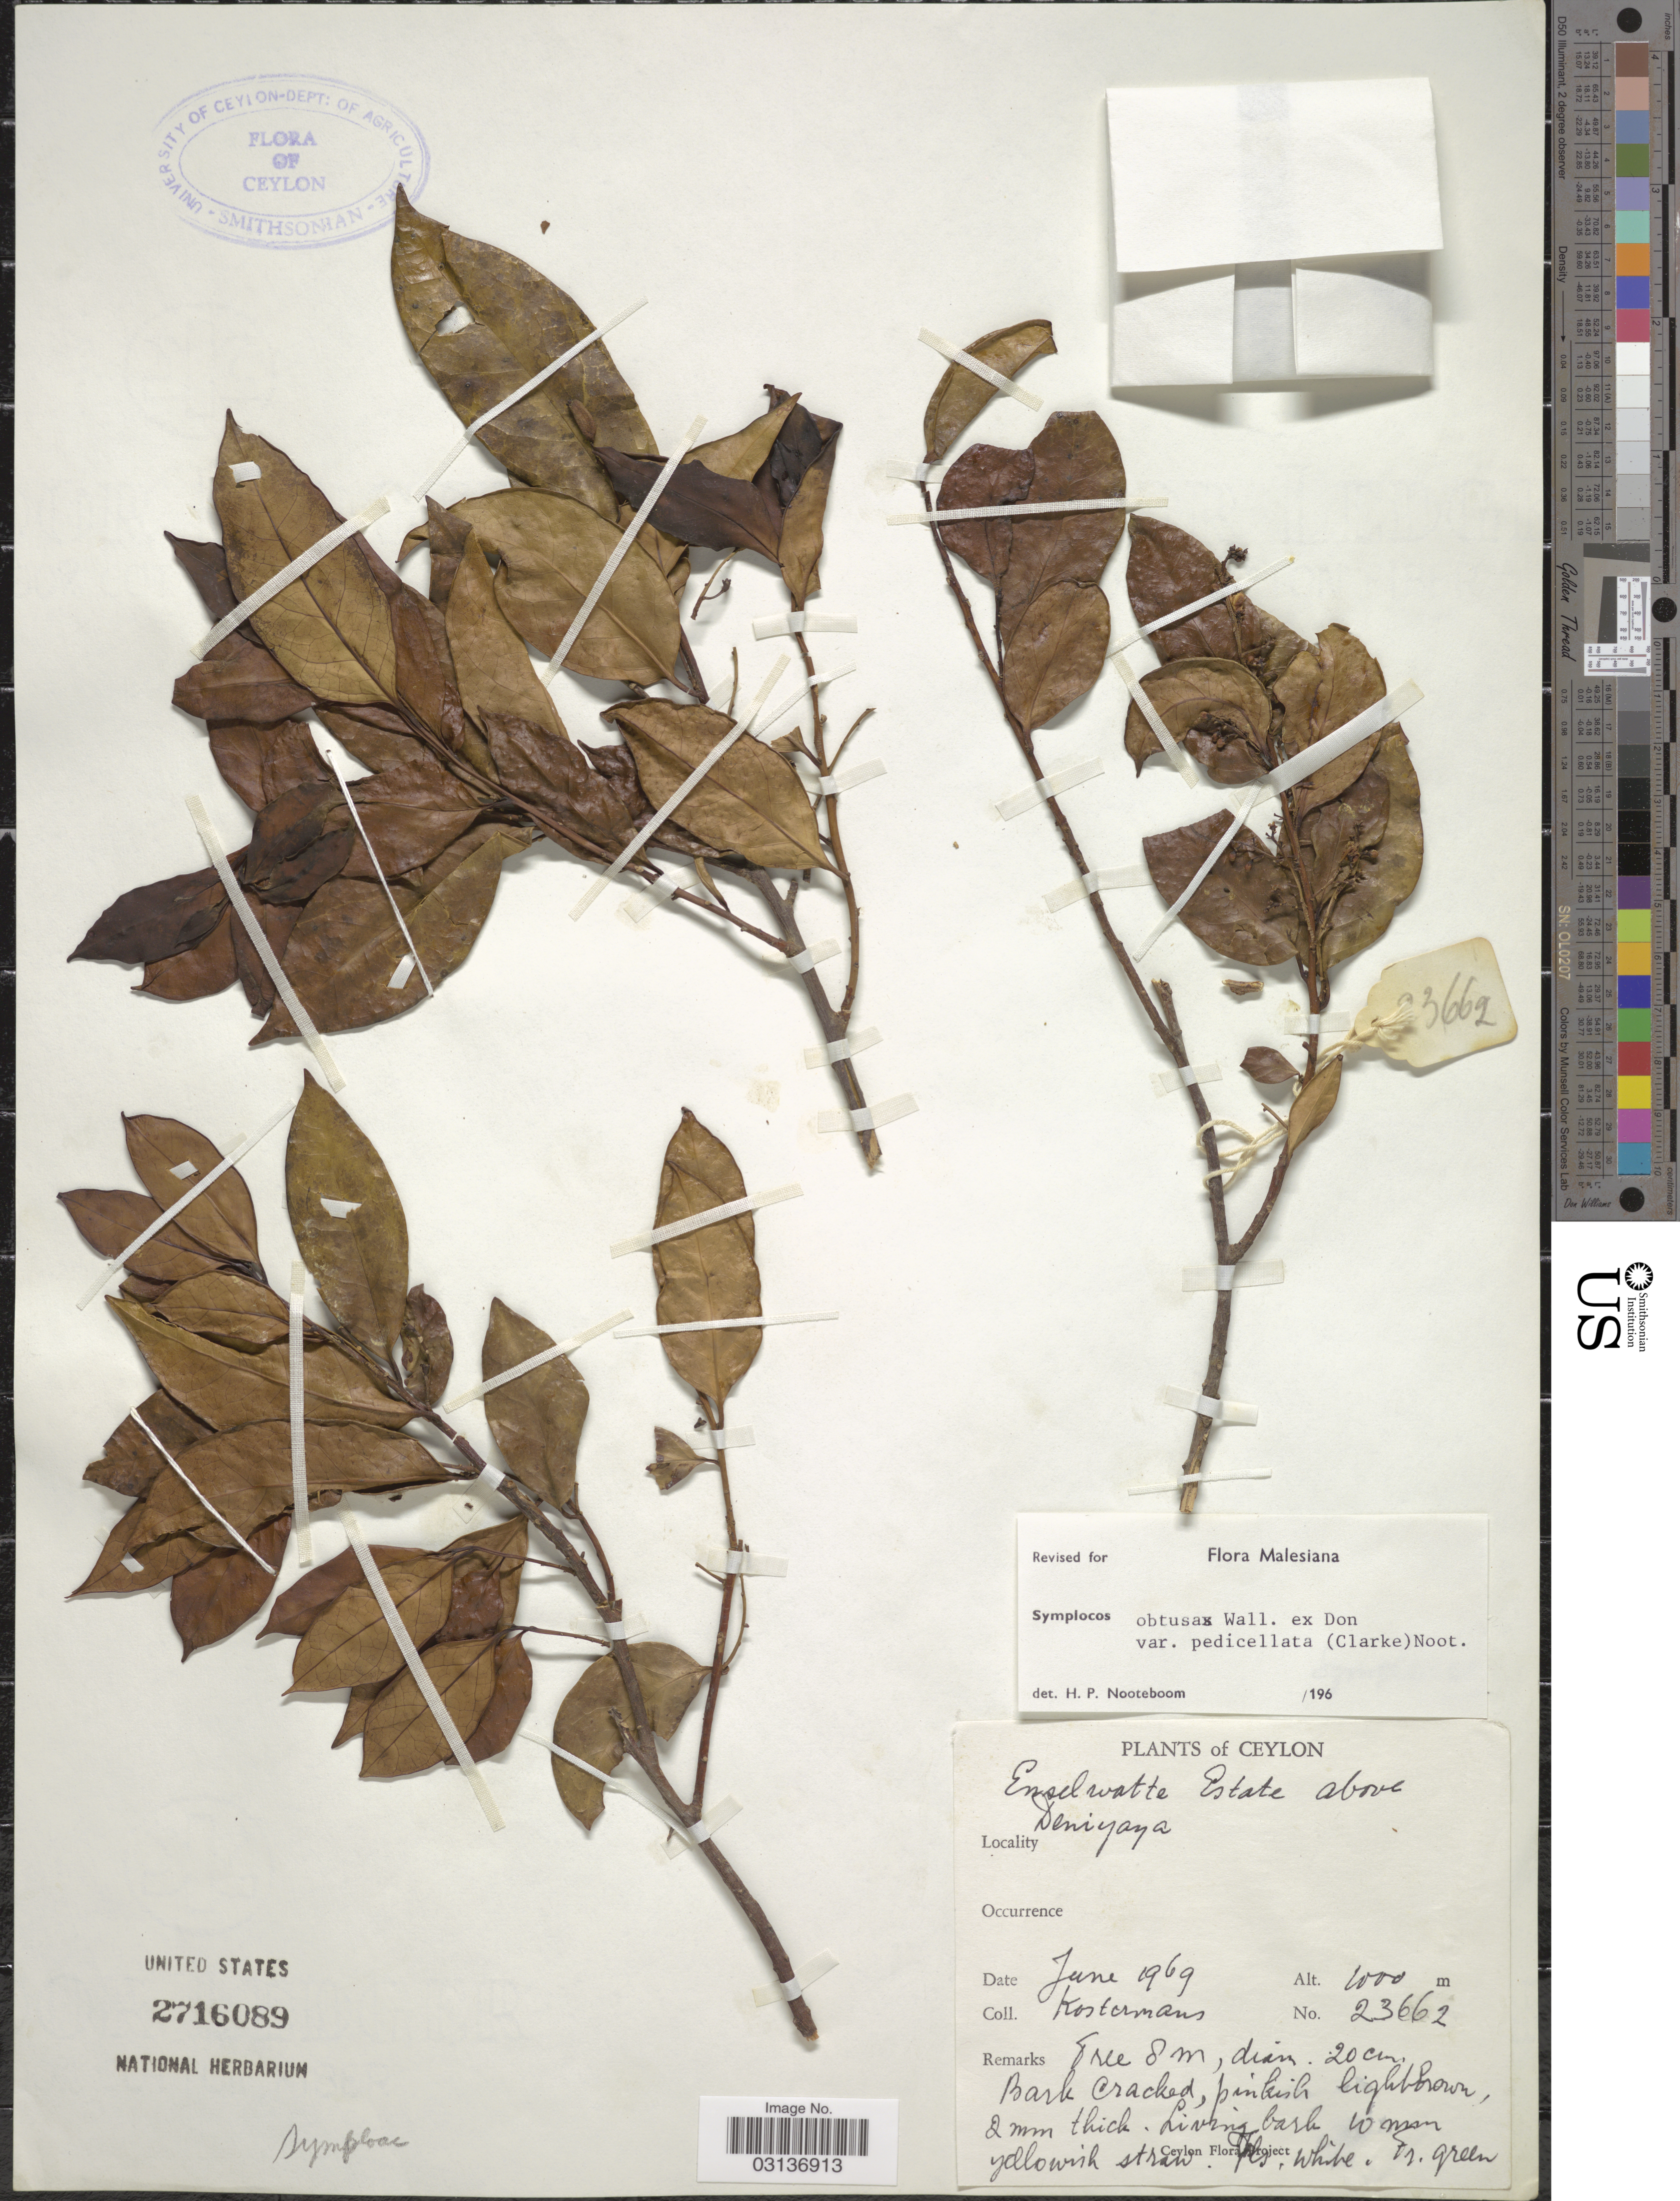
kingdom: Plantae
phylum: Tracheophyta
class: Magnoliopsida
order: Ericales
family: Symplocaceae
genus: Symplocos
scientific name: Symplocos obtusa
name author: Wall. ex G. Don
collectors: Kostermans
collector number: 23662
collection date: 1969-06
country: Sri Lanka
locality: Ceylon. Enselwatte Estate above Deniyaya.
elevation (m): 1000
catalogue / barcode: US 2716089